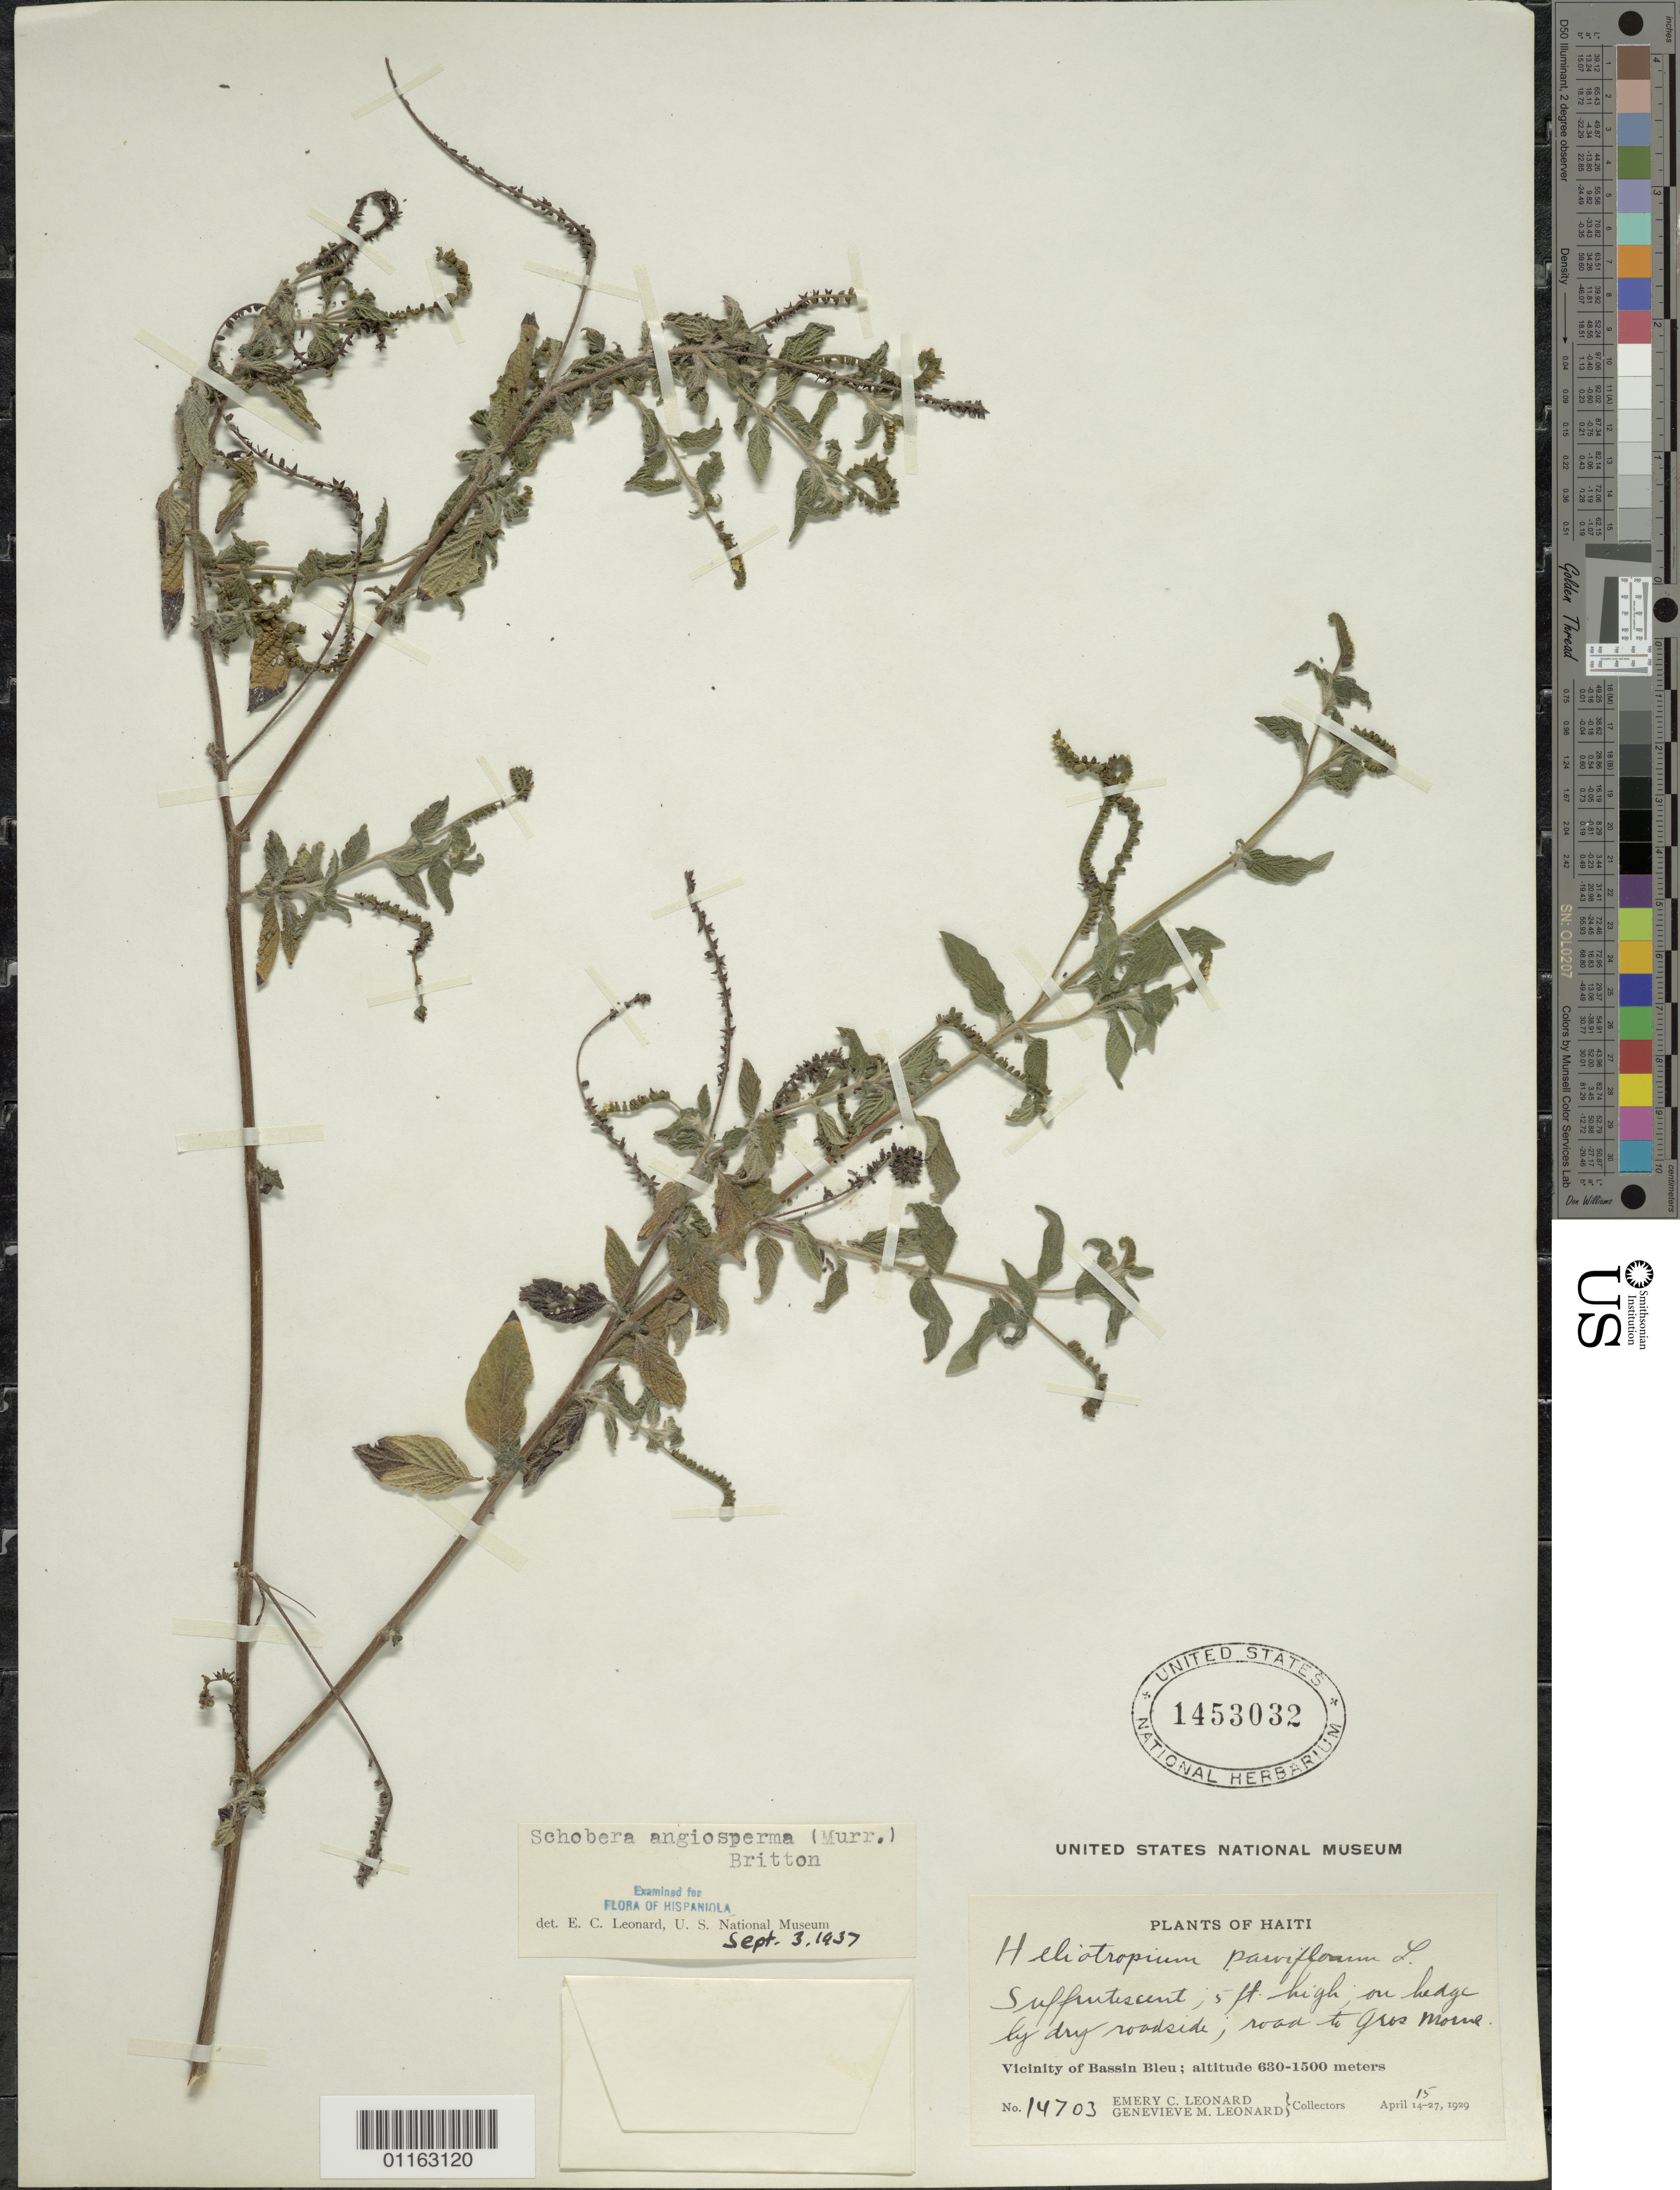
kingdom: Plantae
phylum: Tracheophyta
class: Magnoliopsida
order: Boraginales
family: Heliotropiaceae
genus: Schobera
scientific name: Schobera angiosperma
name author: (Murr.) Britton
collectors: E. C. Leonard & G. M. Leonard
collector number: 14703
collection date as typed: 15 Apr 1929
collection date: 1929-04-15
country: Haiti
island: Hispaniola I.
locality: Vicinity of Bassin Bleu, road to Gros Morne; on hedge by dry roadside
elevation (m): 630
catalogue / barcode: US 1453032